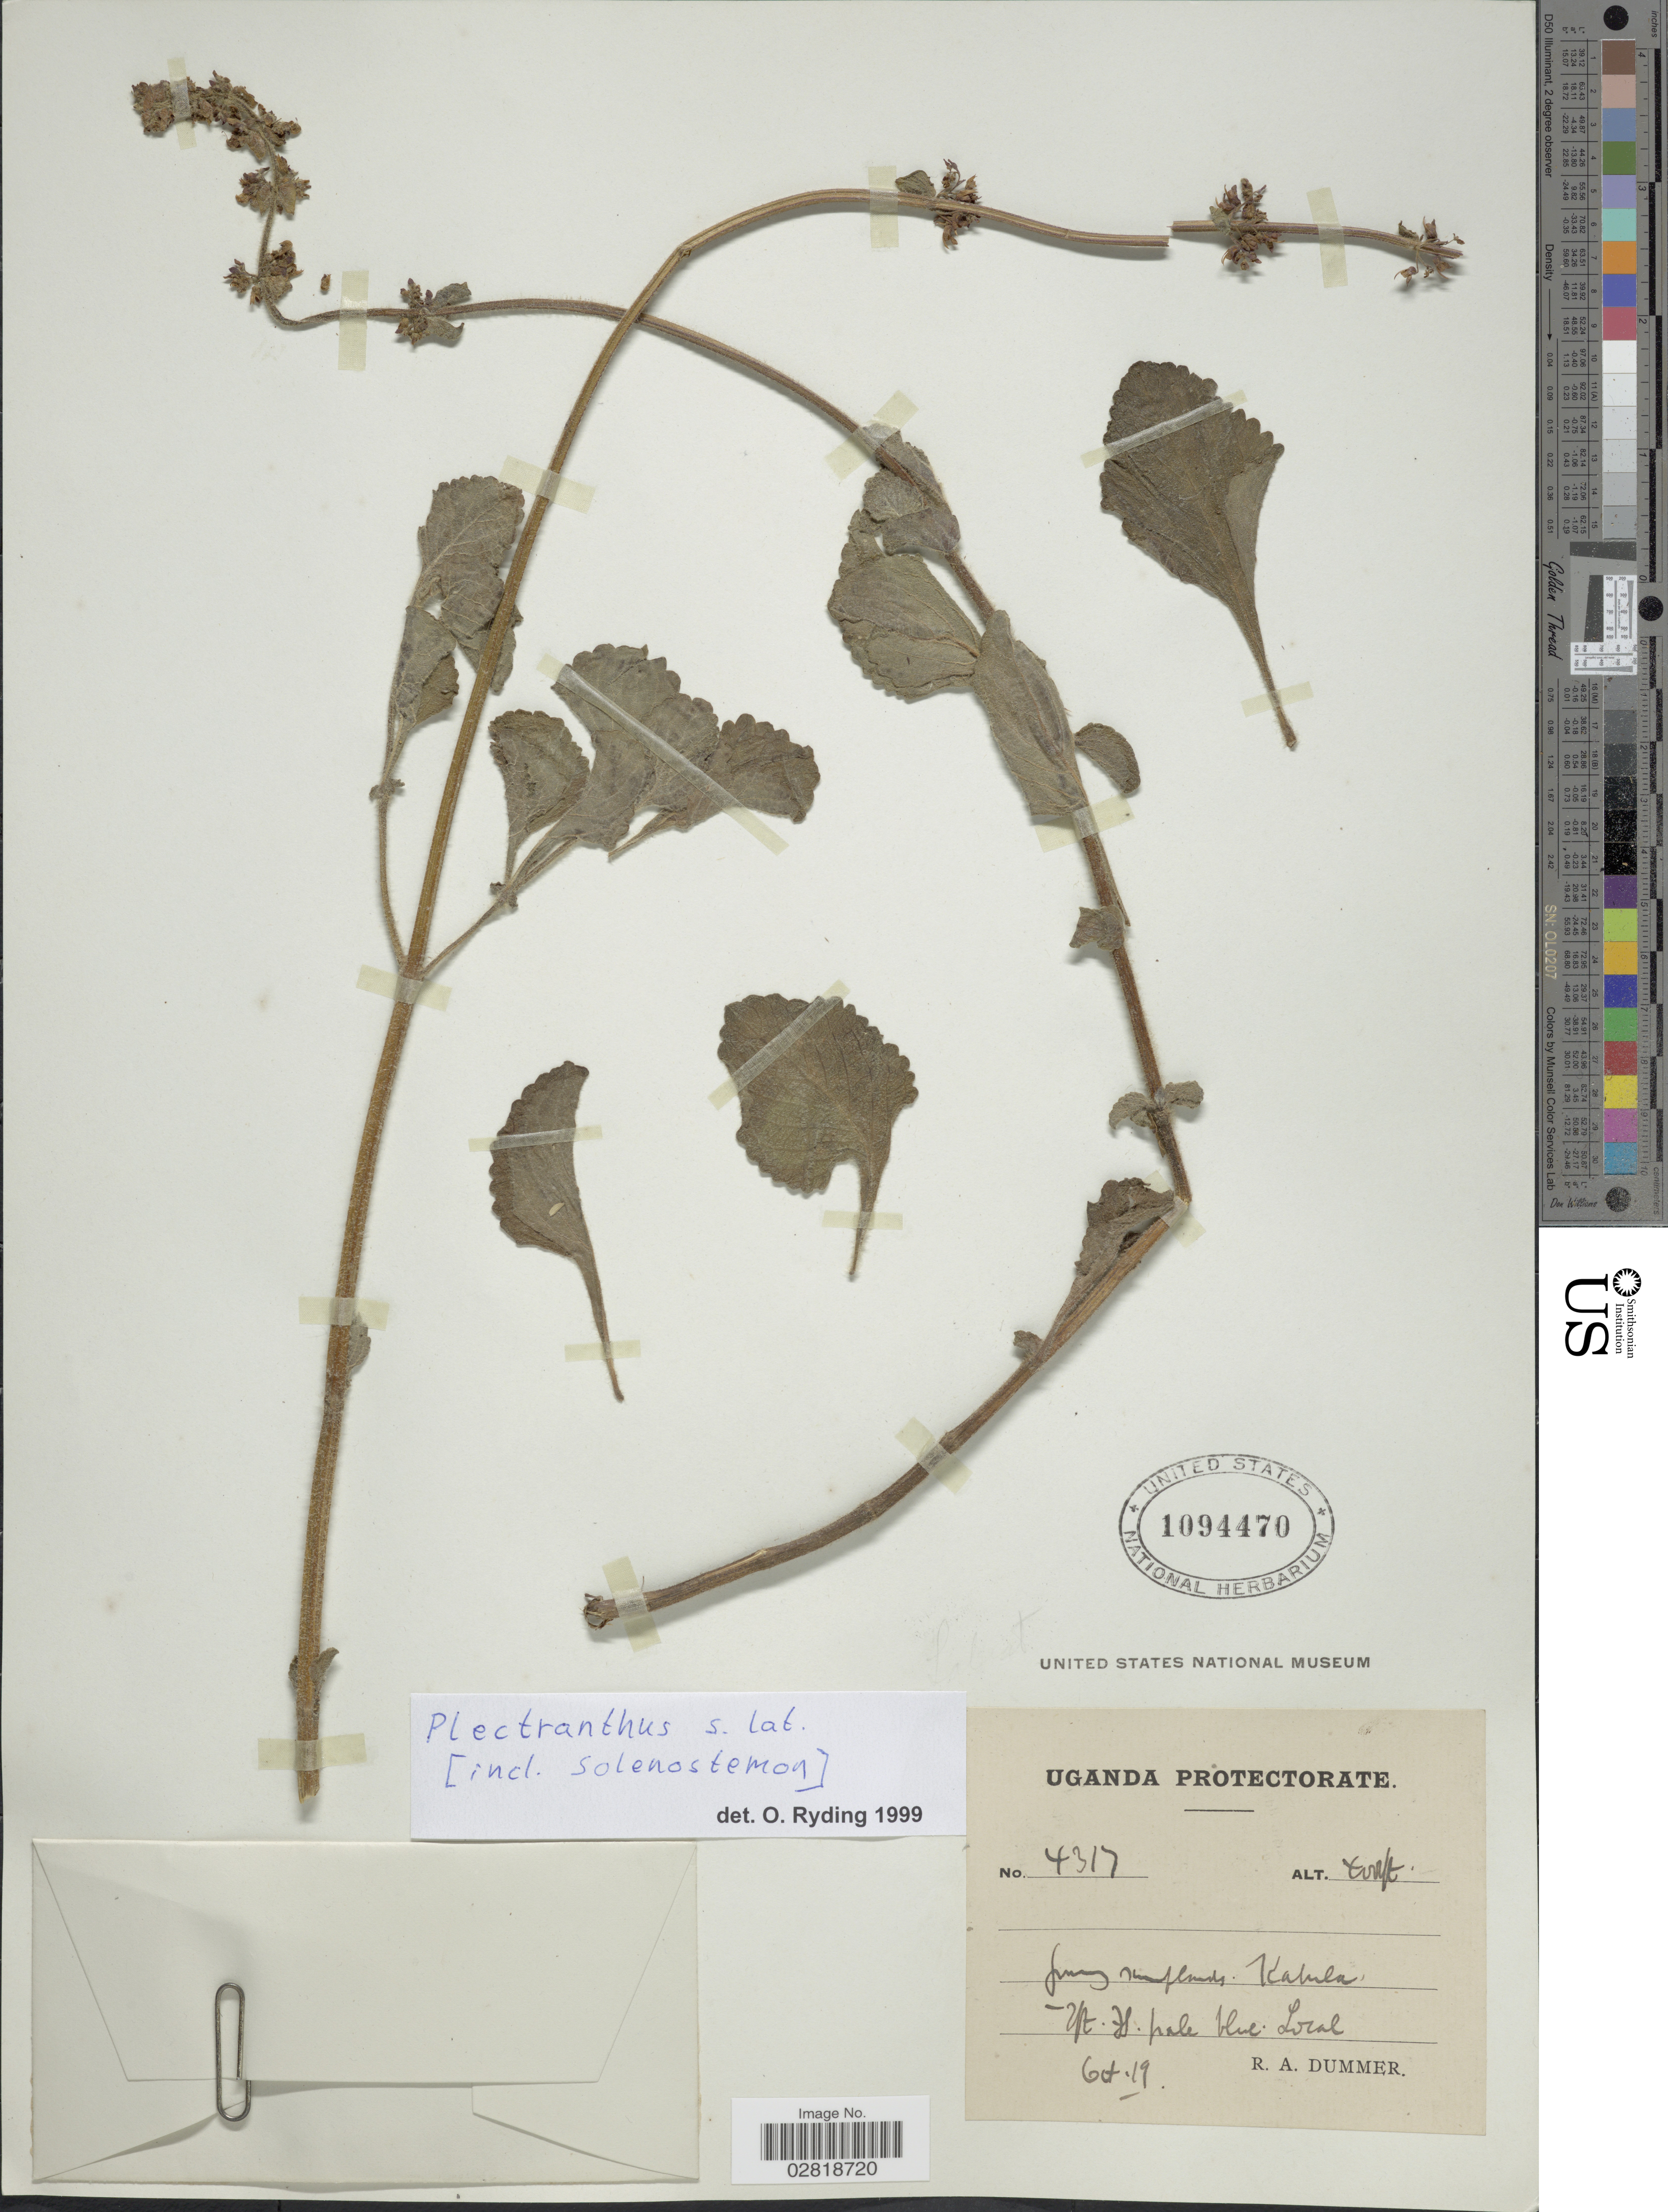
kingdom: Plantae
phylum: Tracheophyta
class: Magnoliopsida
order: Lamiales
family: Lamiaceae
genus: Plectranthus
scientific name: Plectranthus sp.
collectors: R. Dümmer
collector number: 4317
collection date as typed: Transcribed d/m/y: /10/19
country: Uganda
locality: Uganda Protectorate. Kabula.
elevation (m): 1219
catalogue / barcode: US 1094470